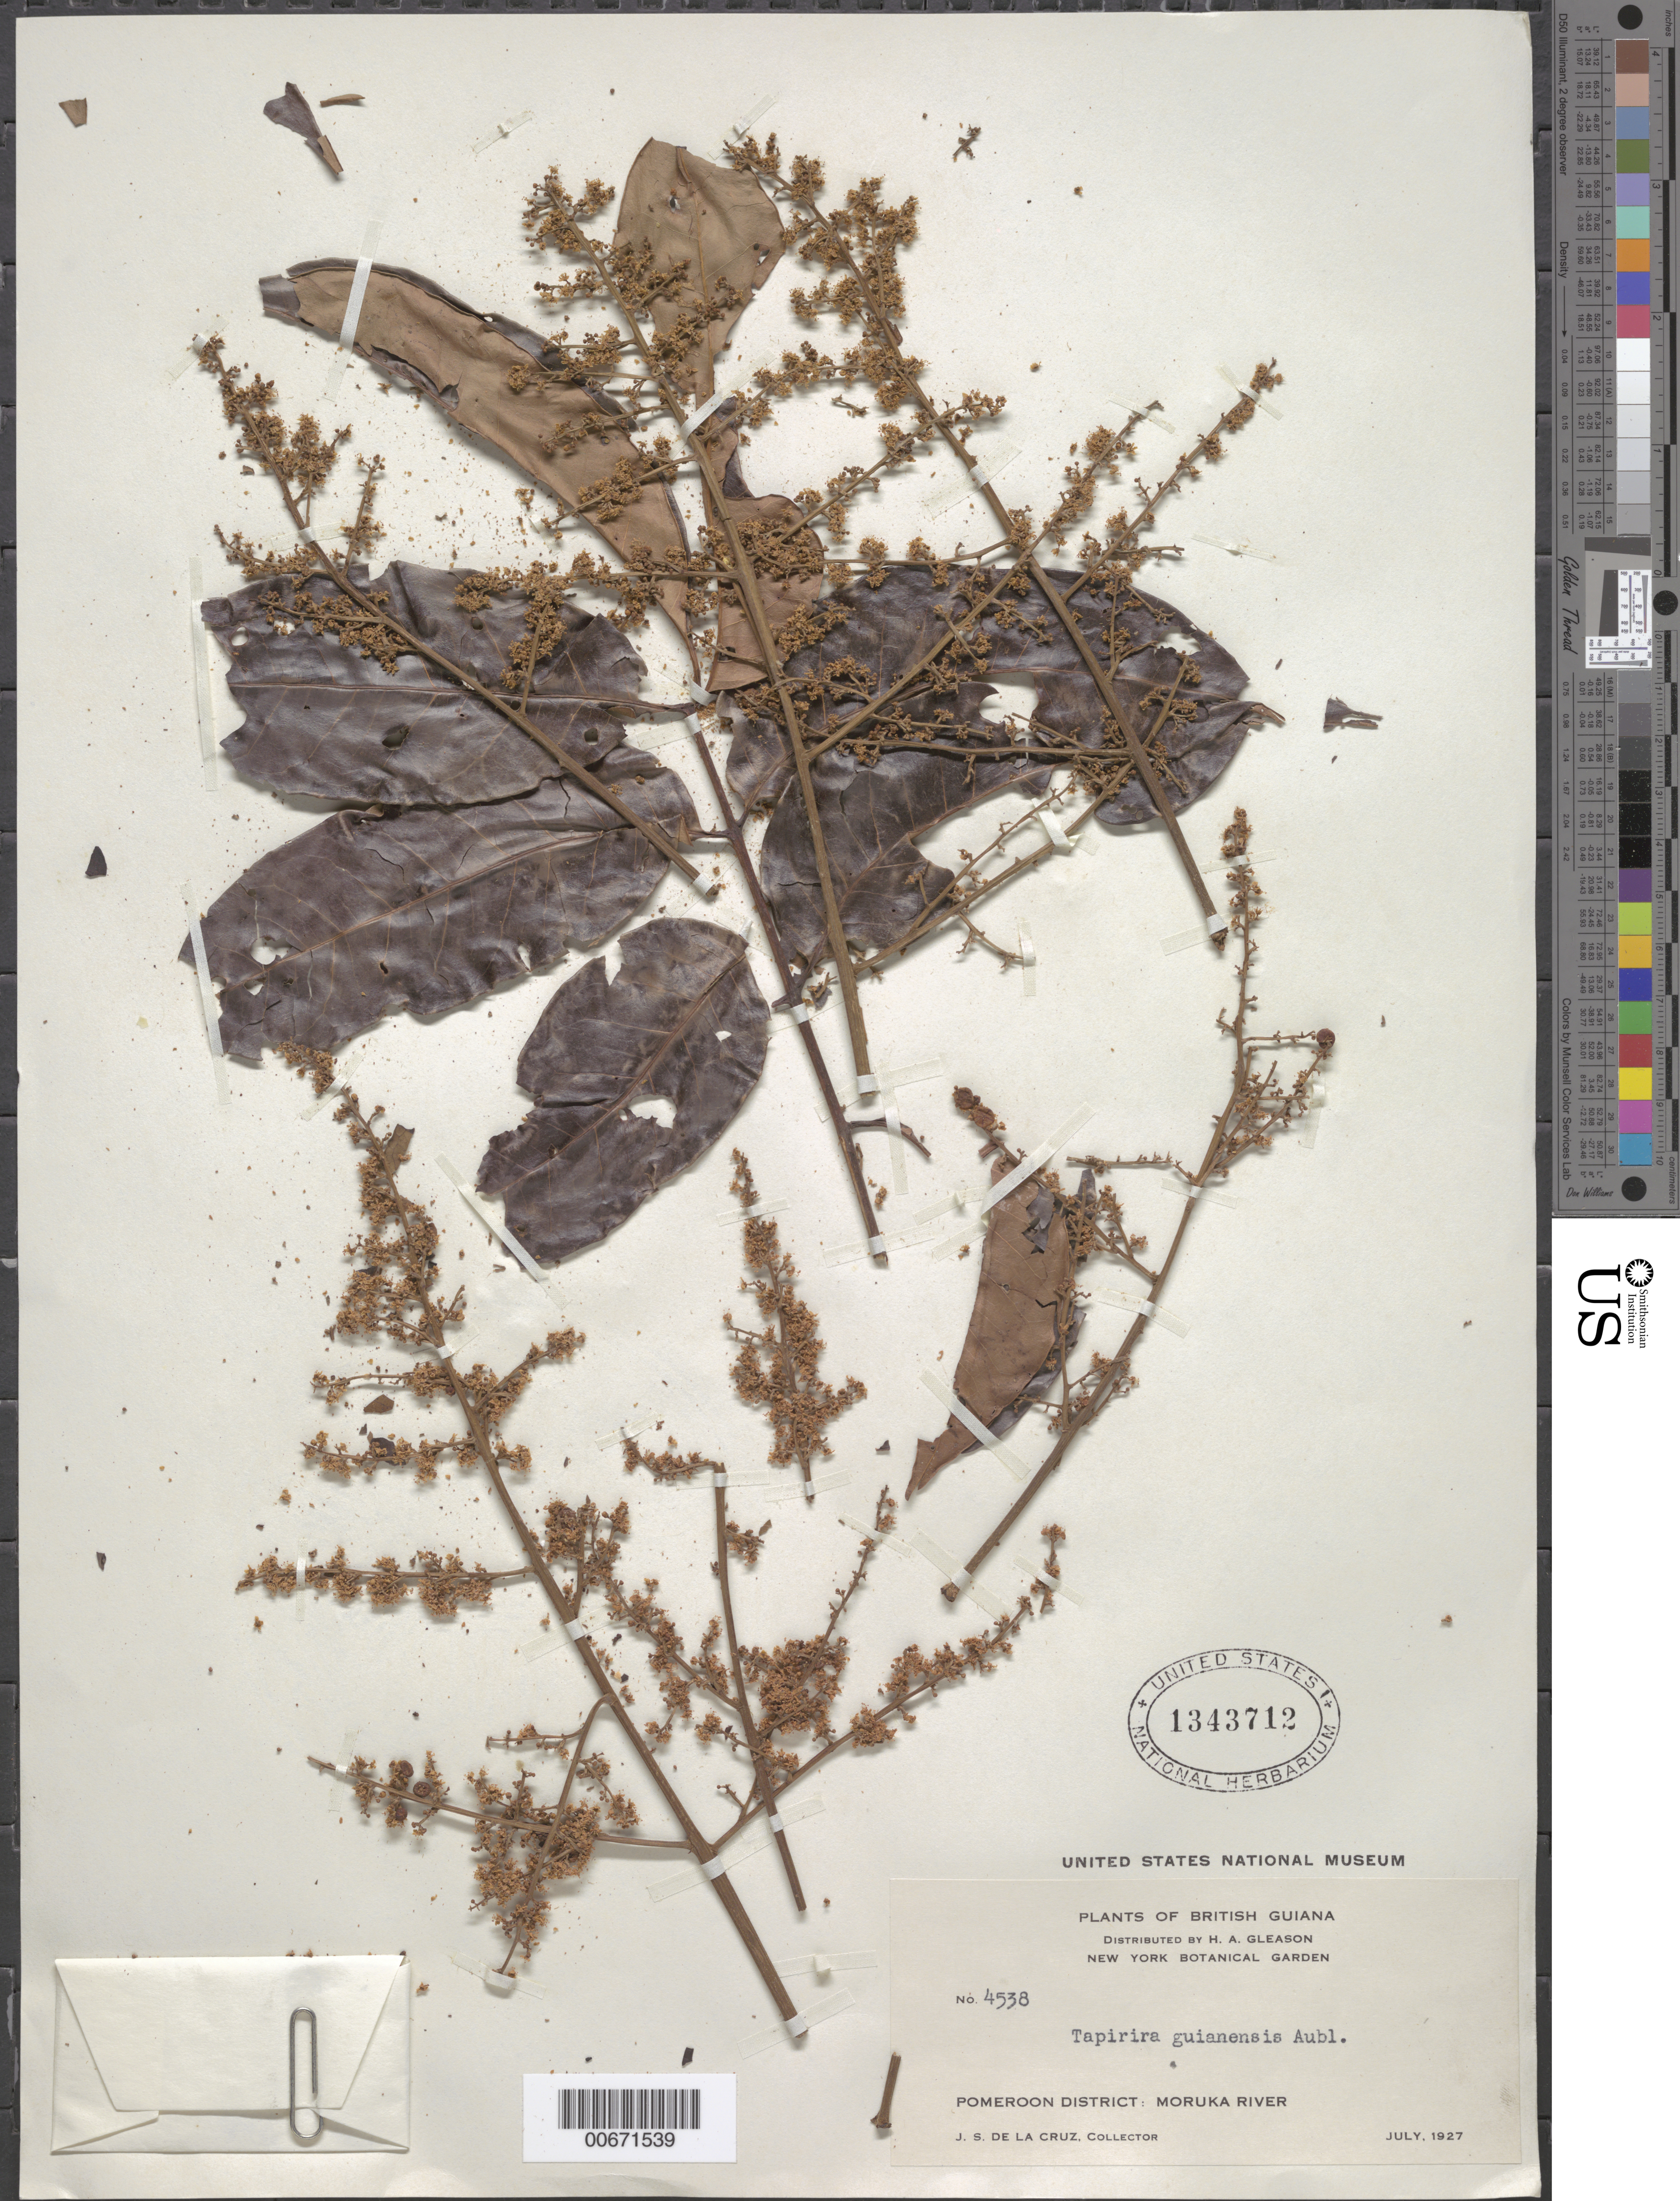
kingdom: Plantae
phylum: Tracheophyta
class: Magnoliopsida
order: Sapindales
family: Anacardiaceae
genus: Tapirira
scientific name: Tapirira guianensis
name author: Aubl.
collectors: J. S. de la Cruz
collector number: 4538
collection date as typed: Jul-27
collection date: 1927-07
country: Guyana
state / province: Barima-Waini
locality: Moruka R., Pomeroon Dist.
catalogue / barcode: US 1343712